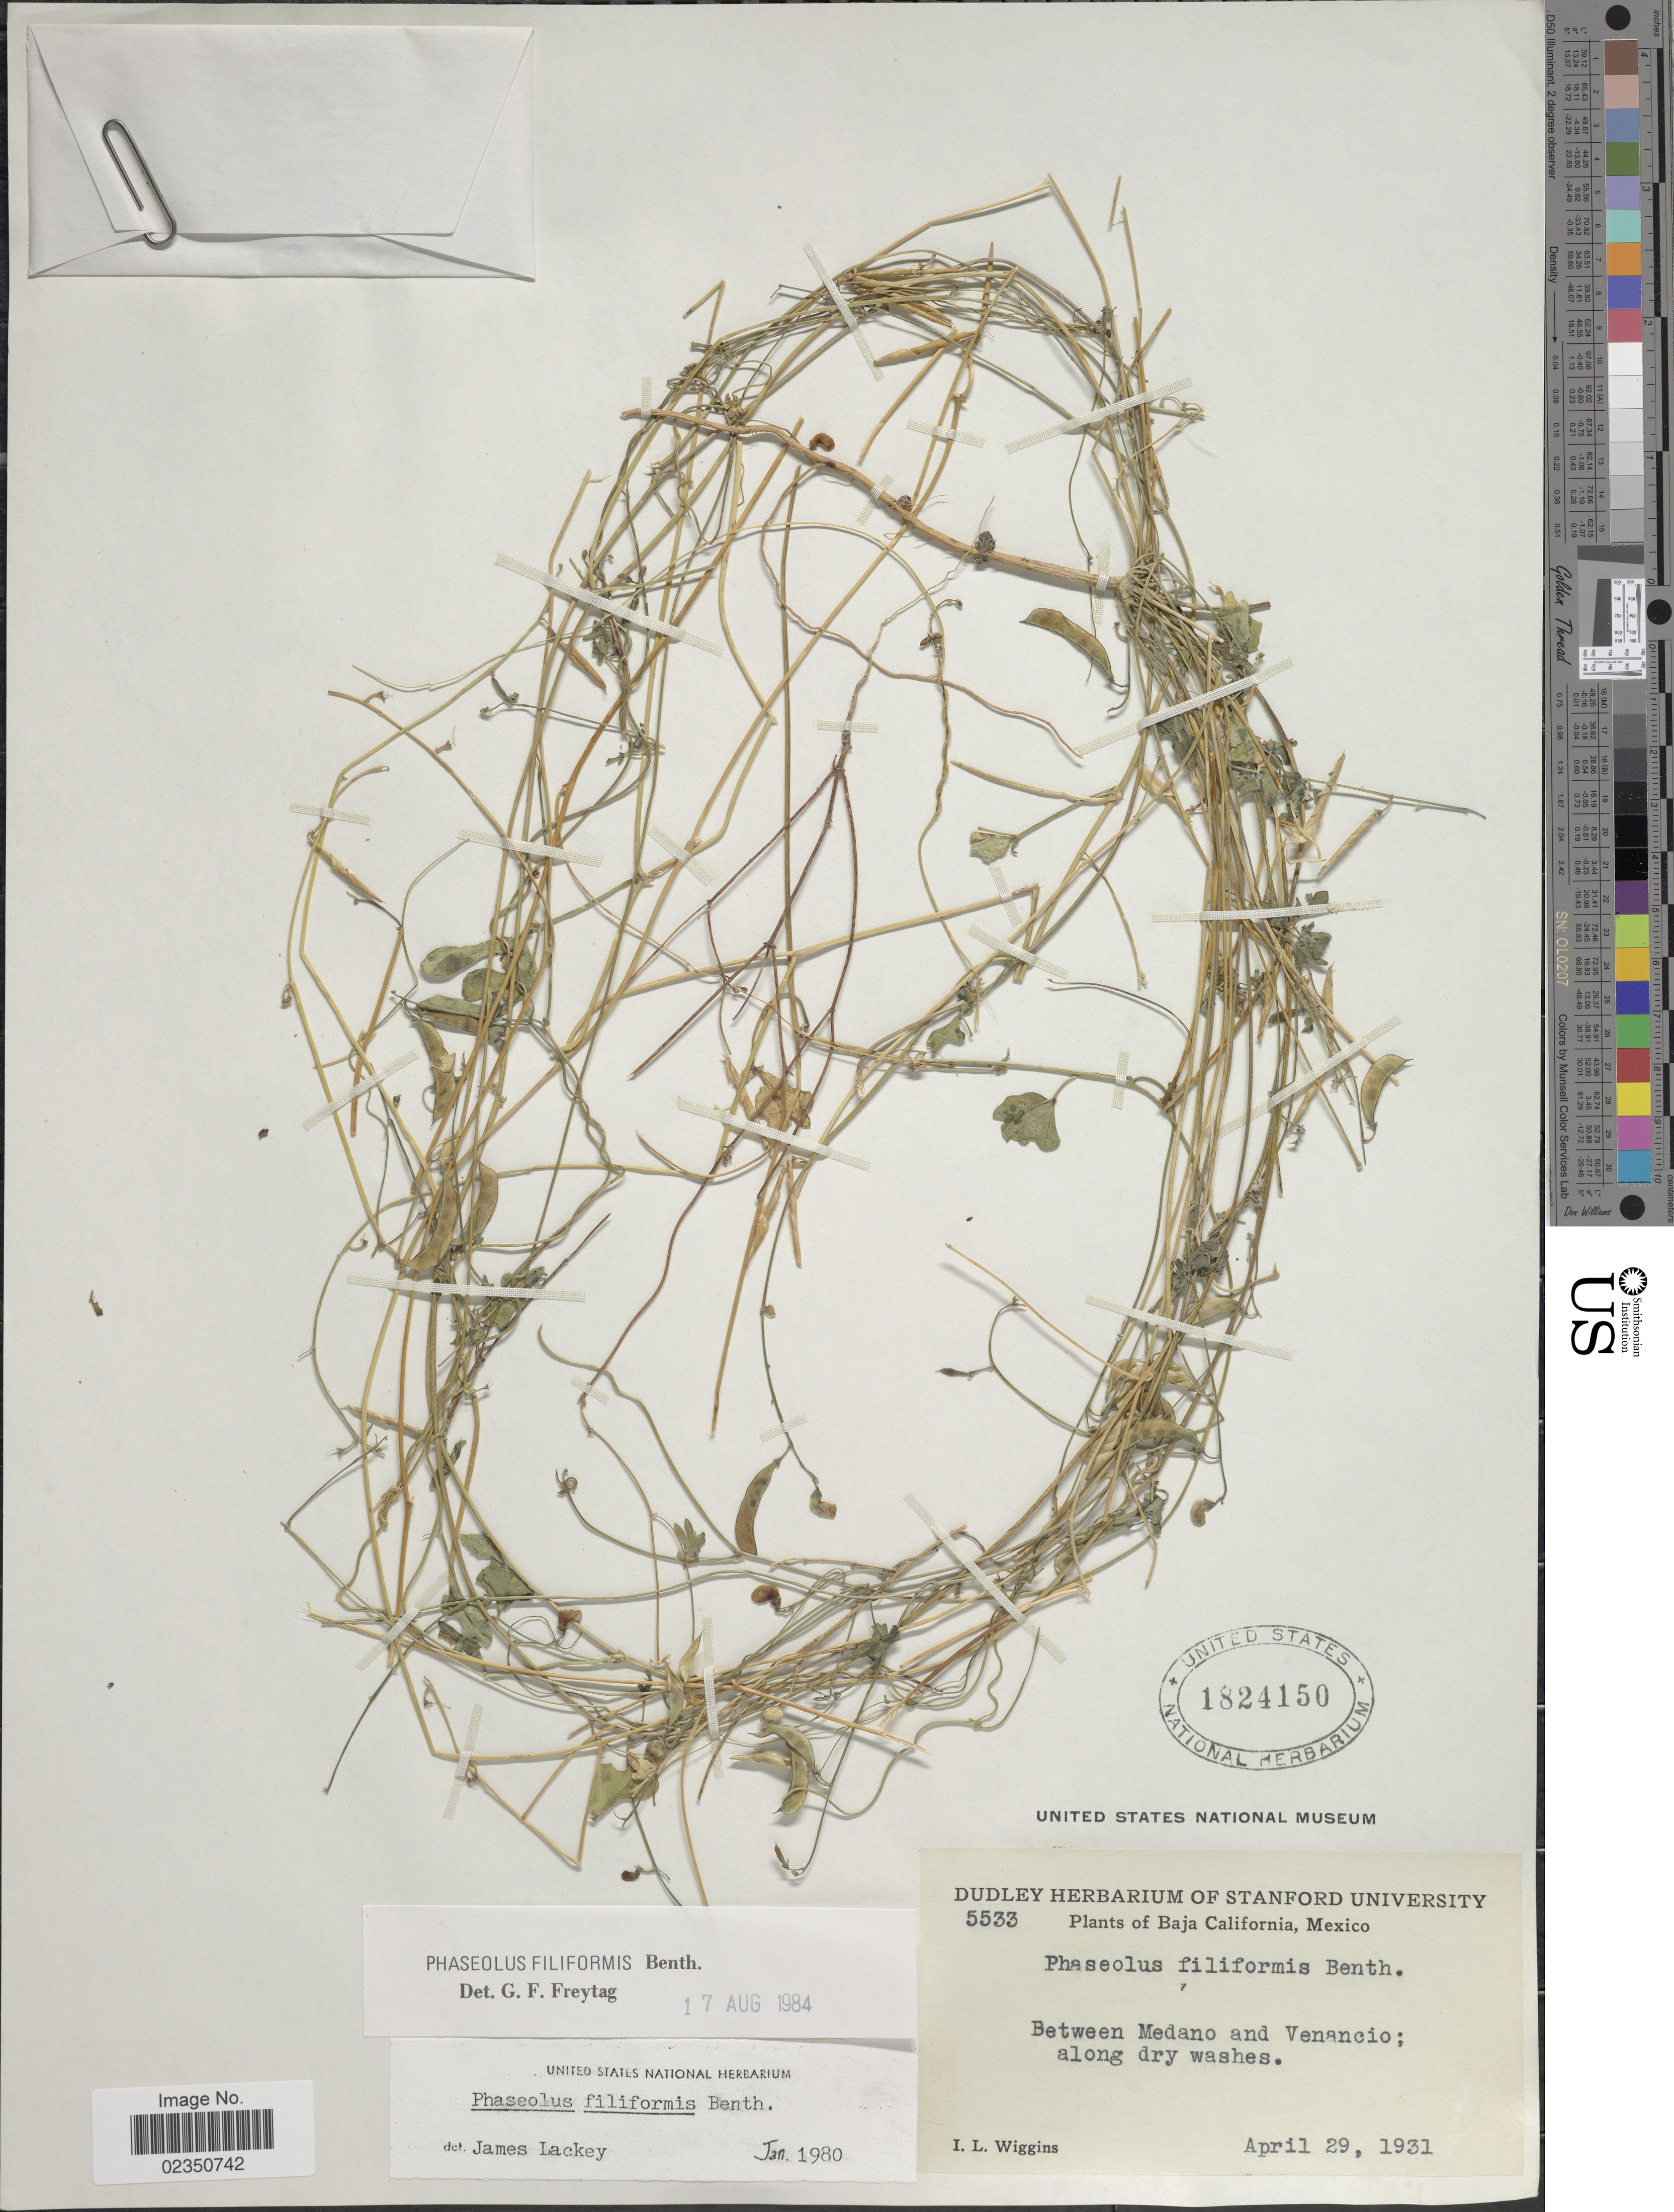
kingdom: Plantae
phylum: Tracheophyta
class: Magnoliopsida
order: Fabales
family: Fabaceae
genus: Phaseolus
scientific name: Phaseolus filiformis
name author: Benth.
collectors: I. L. Wiggins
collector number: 5533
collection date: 1931-04-29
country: Mexico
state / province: Baja California Sur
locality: Between Medano and Vernacio; along dry washes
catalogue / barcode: US 1824150